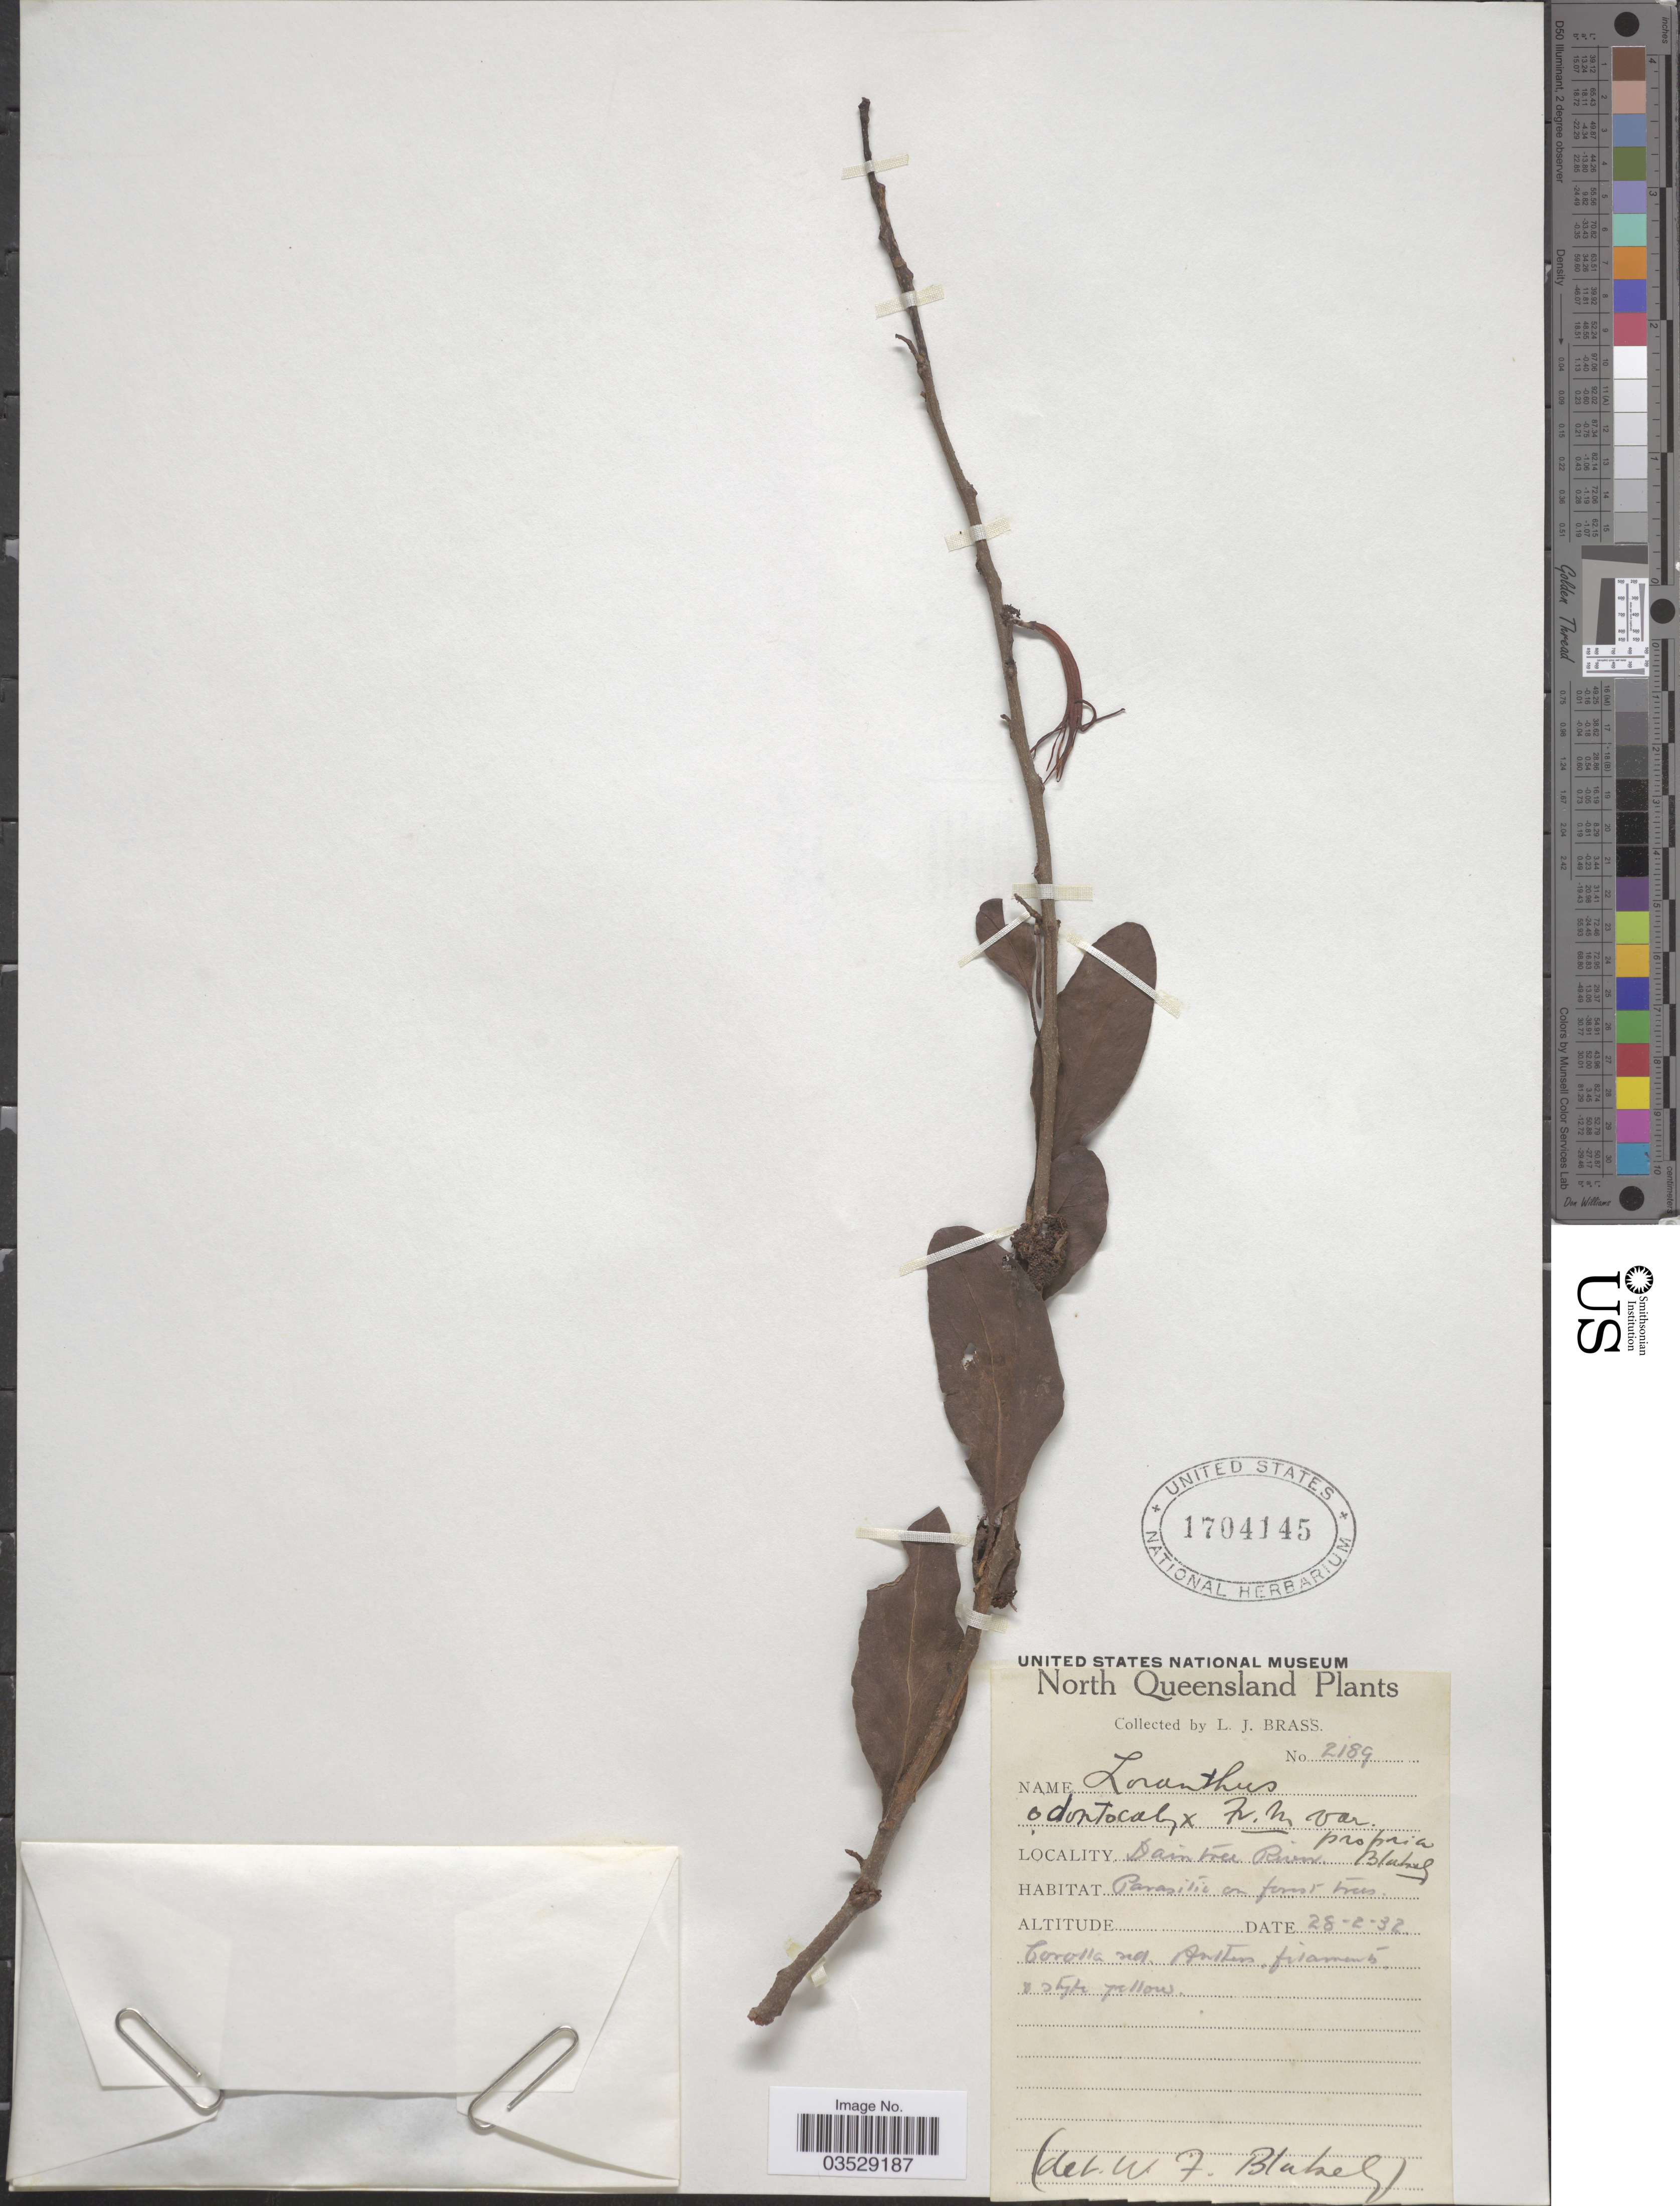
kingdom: Plantae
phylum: Tracheophyta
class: Magnoliopsida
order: Santalales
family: Loranthaceae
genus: Dendrophthoe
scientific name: Dendrophthoe falcata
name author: (L. f.) Ettingsh.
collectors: L. J. Brass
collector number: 2189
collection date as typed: Transcribed d/m/y: 28/2/32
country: Australia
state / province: Queensland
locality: North Queensland. Daintree River.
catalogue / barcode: US 1704145